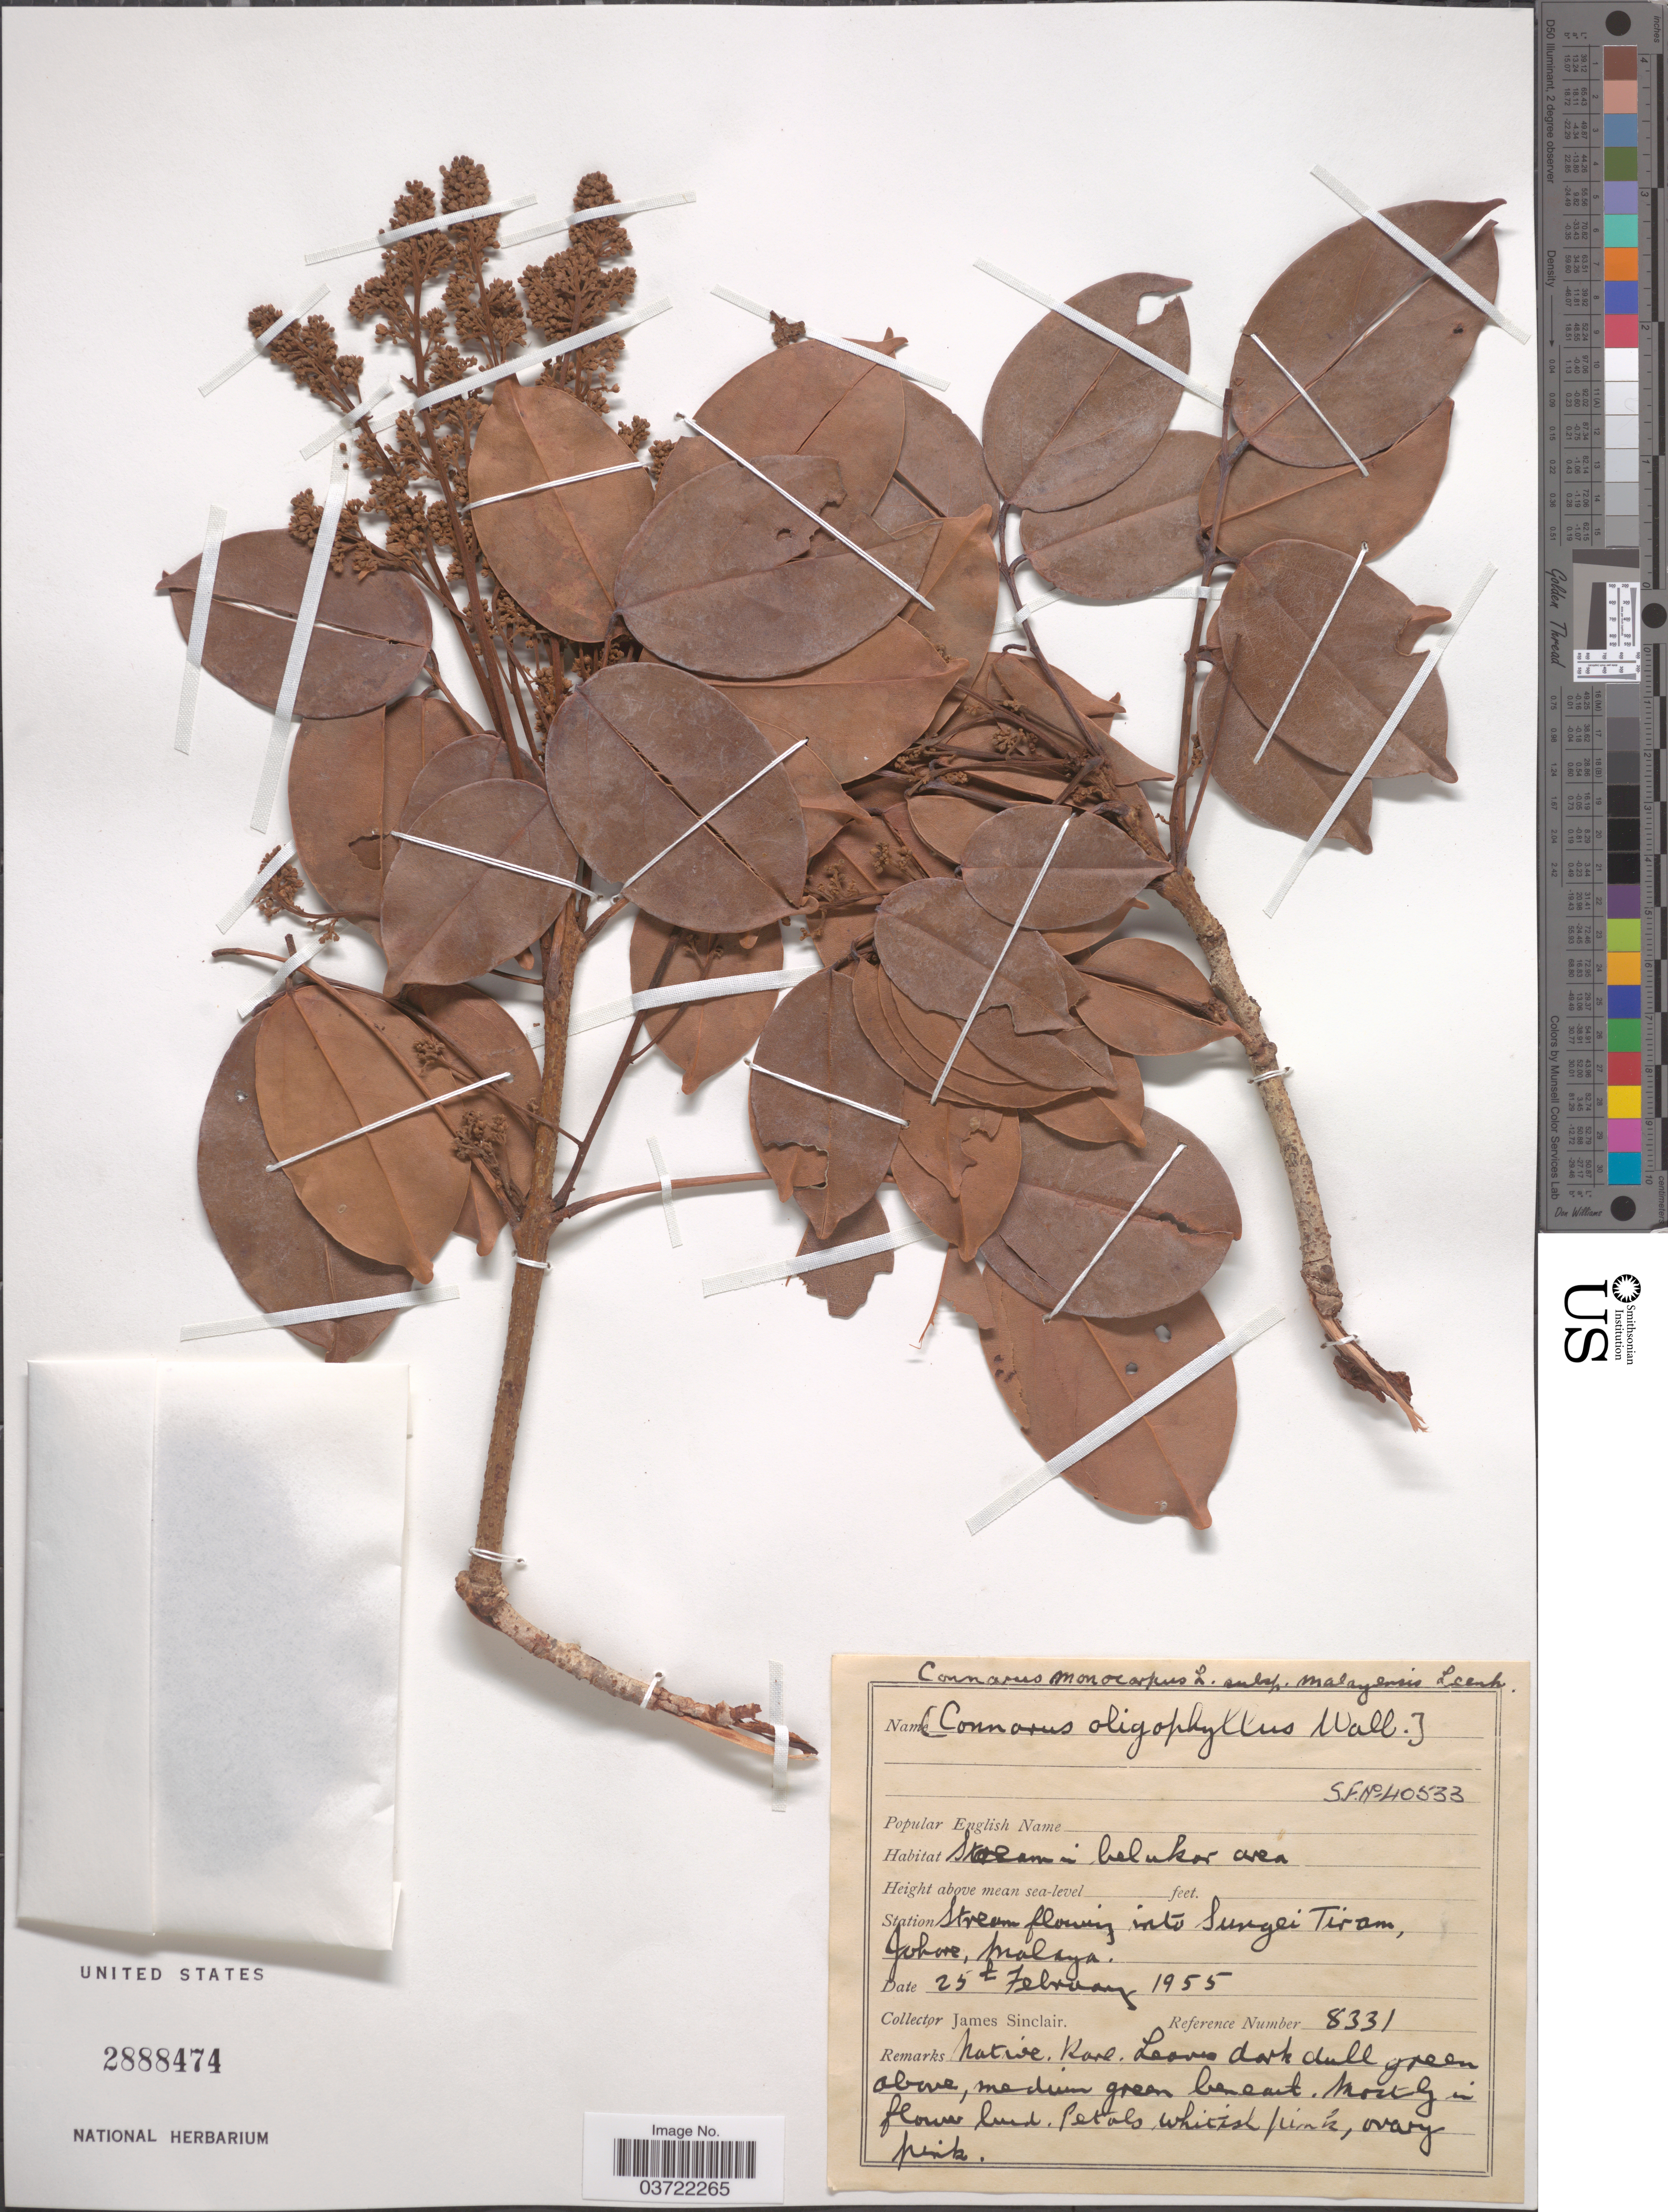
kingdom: Plantae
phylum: Tracheophyta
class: Magnoliopsida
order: Oxalidales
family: Connaraceae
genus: Connarus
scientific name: Connarus monocarpos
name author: L.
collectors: J. Sinclair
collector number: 8331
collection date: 1955-02-25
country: Malaysia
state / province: Johor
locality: Station stream flowing into Sungei Tiram, Johore, Malaya.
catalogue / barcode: US 2888474